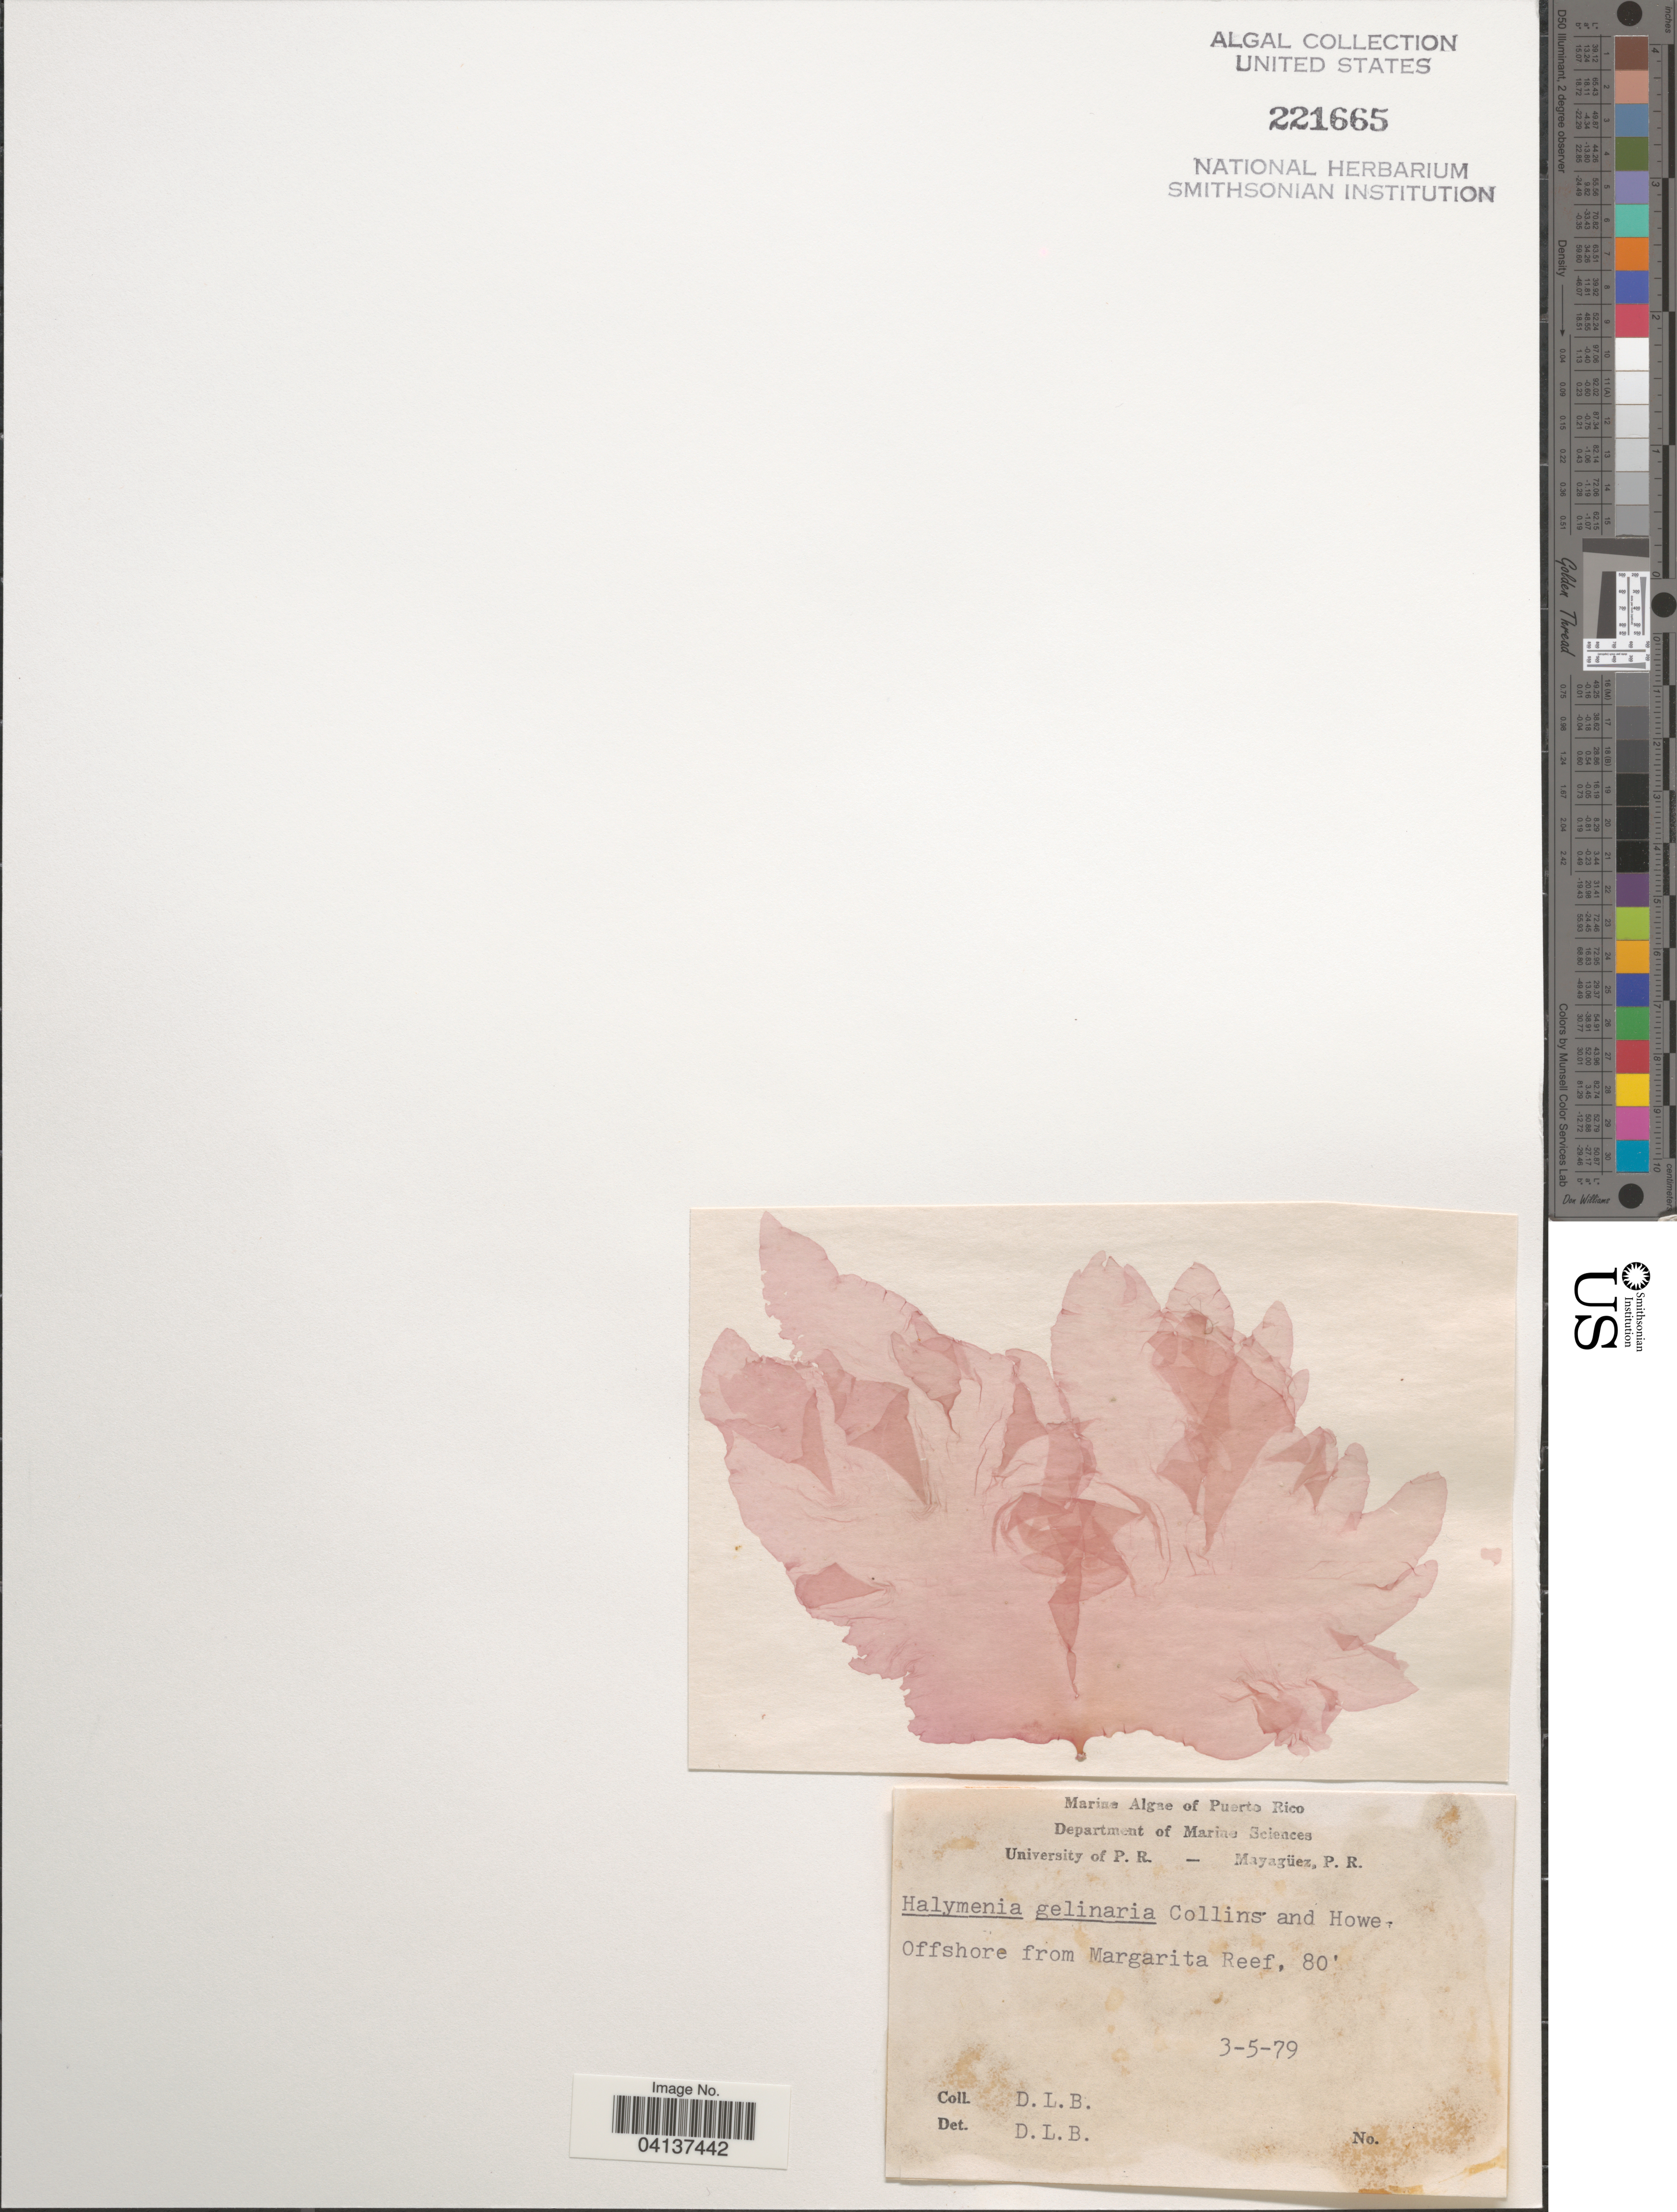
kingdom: Plantae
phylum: Rhodophyta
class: Florideophyceae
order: Halymeniales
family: Halymeniaceae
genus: Halymenia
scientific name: Halymenia floridana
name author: J. Agardh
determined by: Algae name updating Project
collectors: D. L. B.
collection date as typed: Transcribed d/m/y: 3/5/79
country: Puerto Rico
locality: Offshore from Margarita Reef.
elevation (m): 24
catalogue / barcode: US 221665